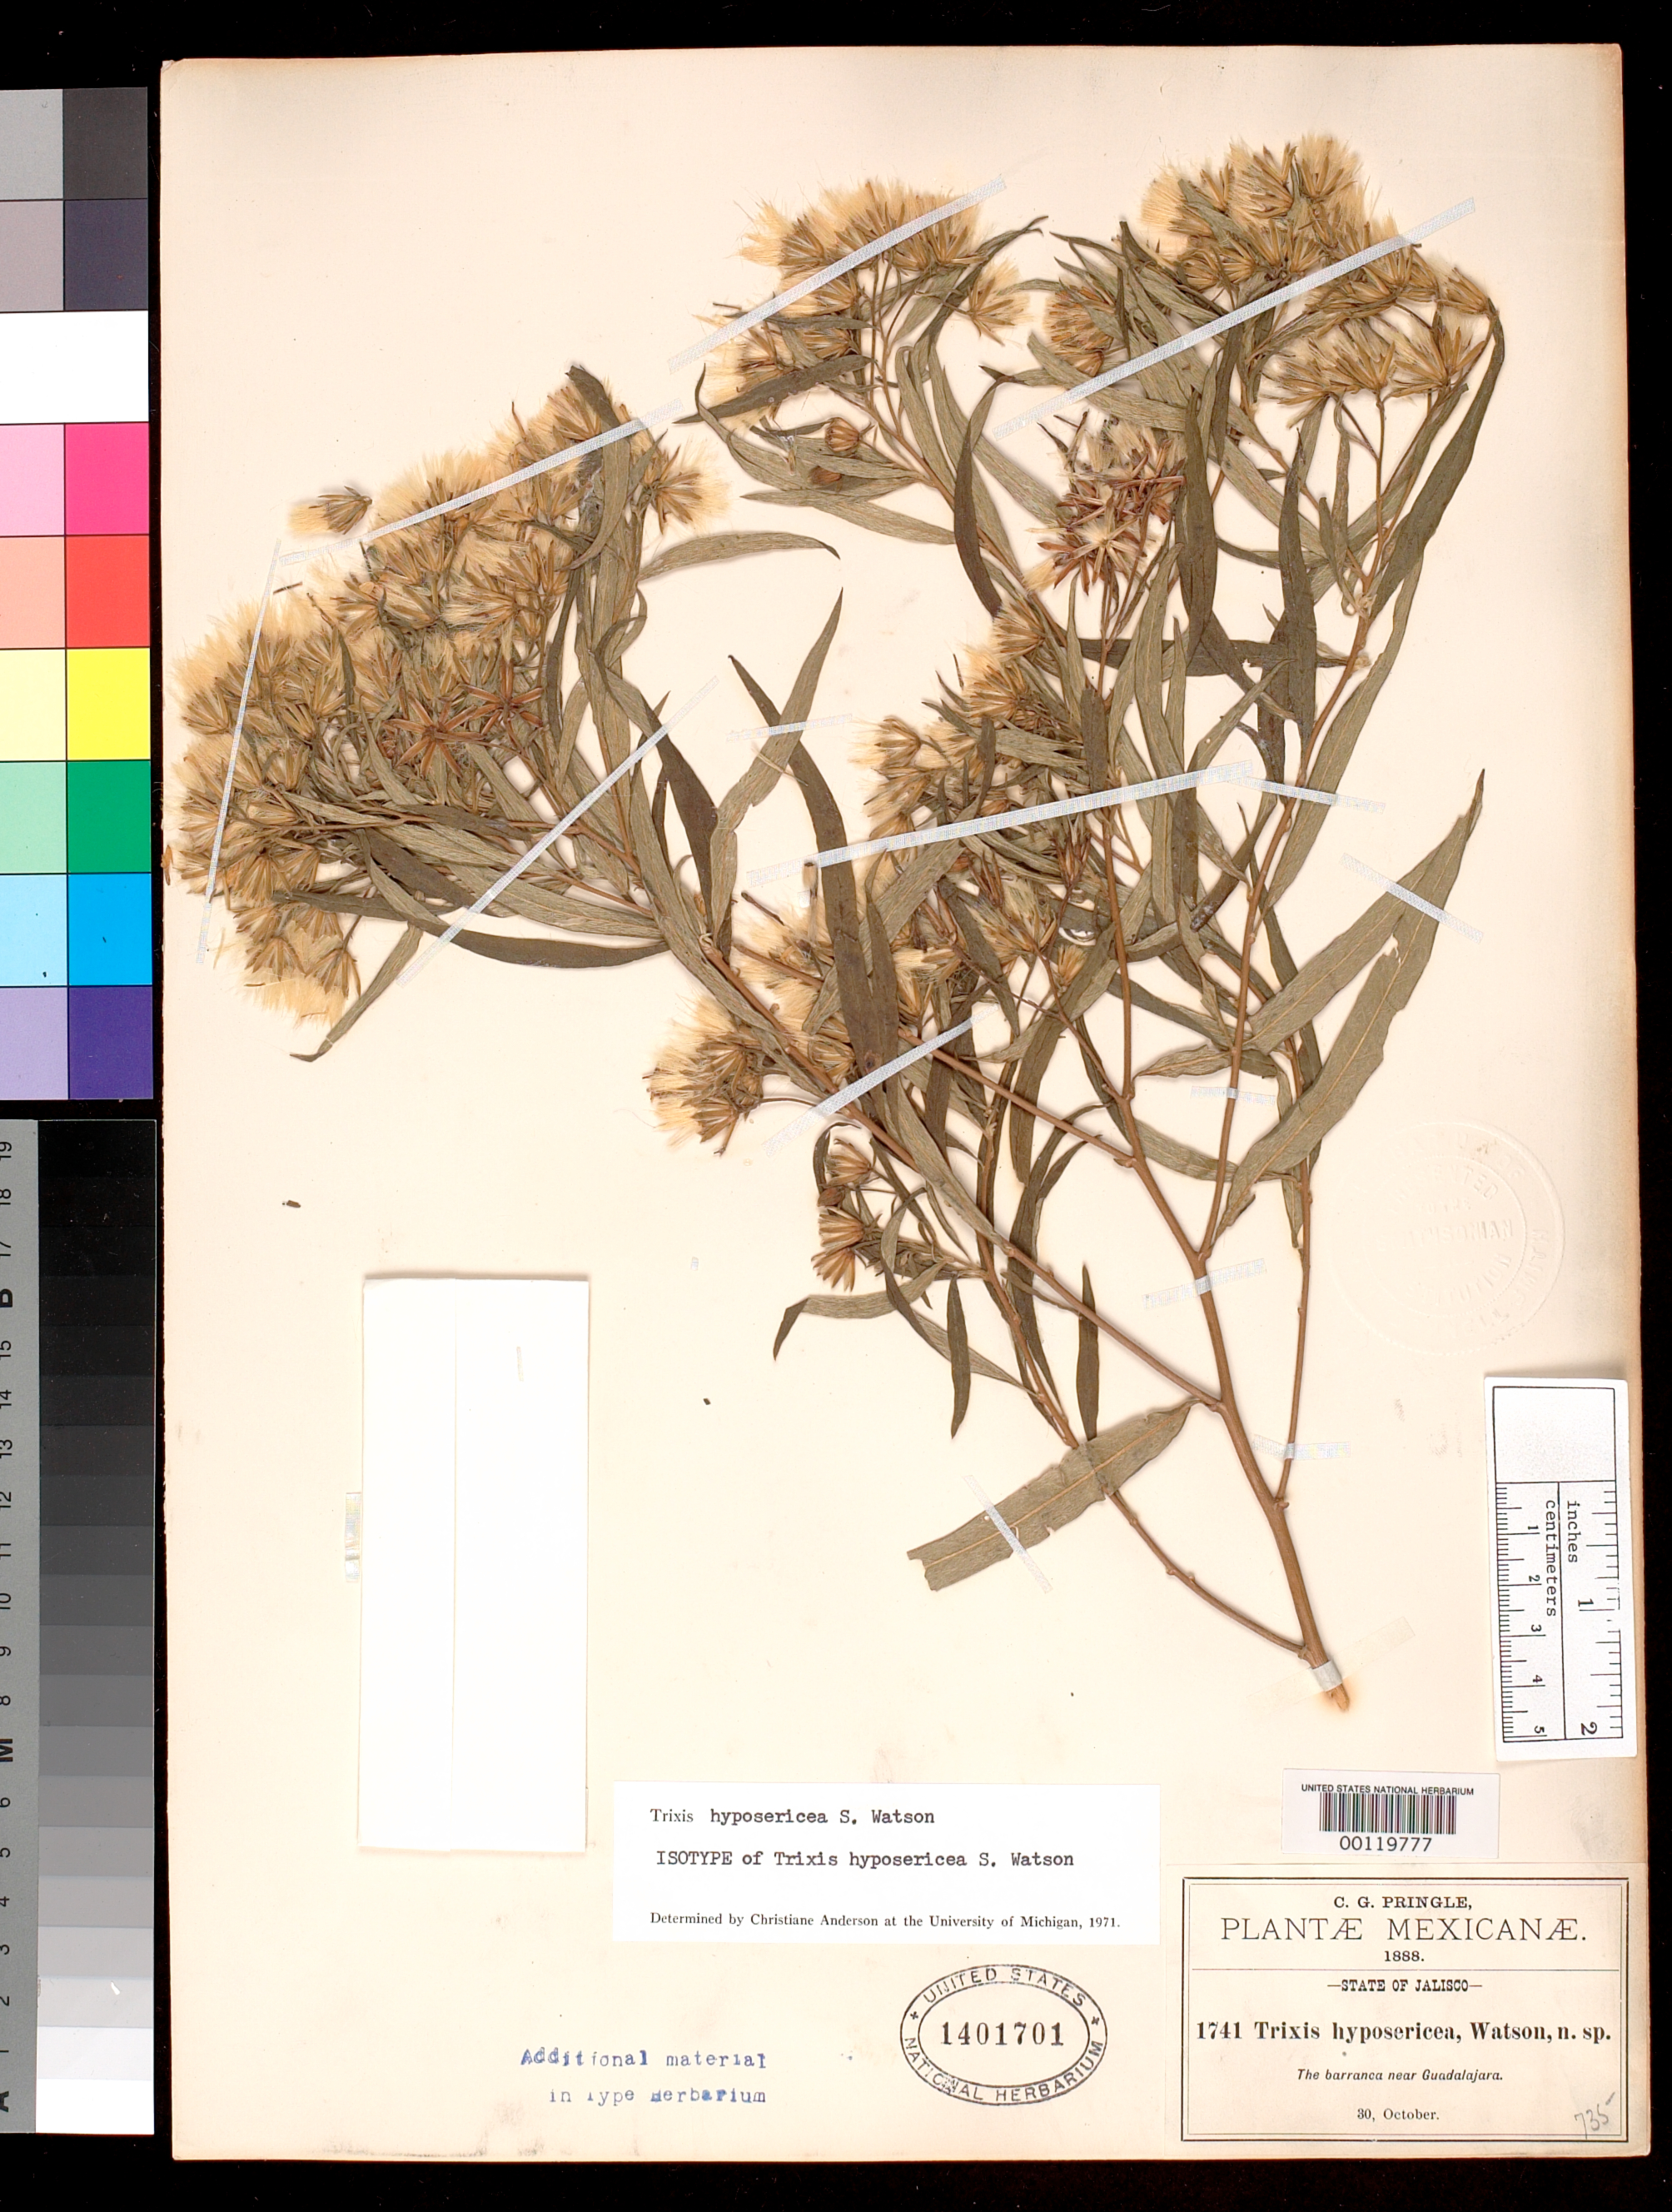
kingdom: Plantae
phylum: Tracheophyta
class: Magnoliopsida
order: Asterales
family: Asteraceae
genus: Trixis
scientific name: Trixis hyposericea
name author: S. Watson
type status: Isotype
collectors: C. G. Pringle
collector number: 1741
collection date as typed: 30 Oct 1888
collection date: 1888-10-30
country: Mexico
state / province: Jalisco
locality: Near Guadalajara.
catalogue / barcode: US 1401701